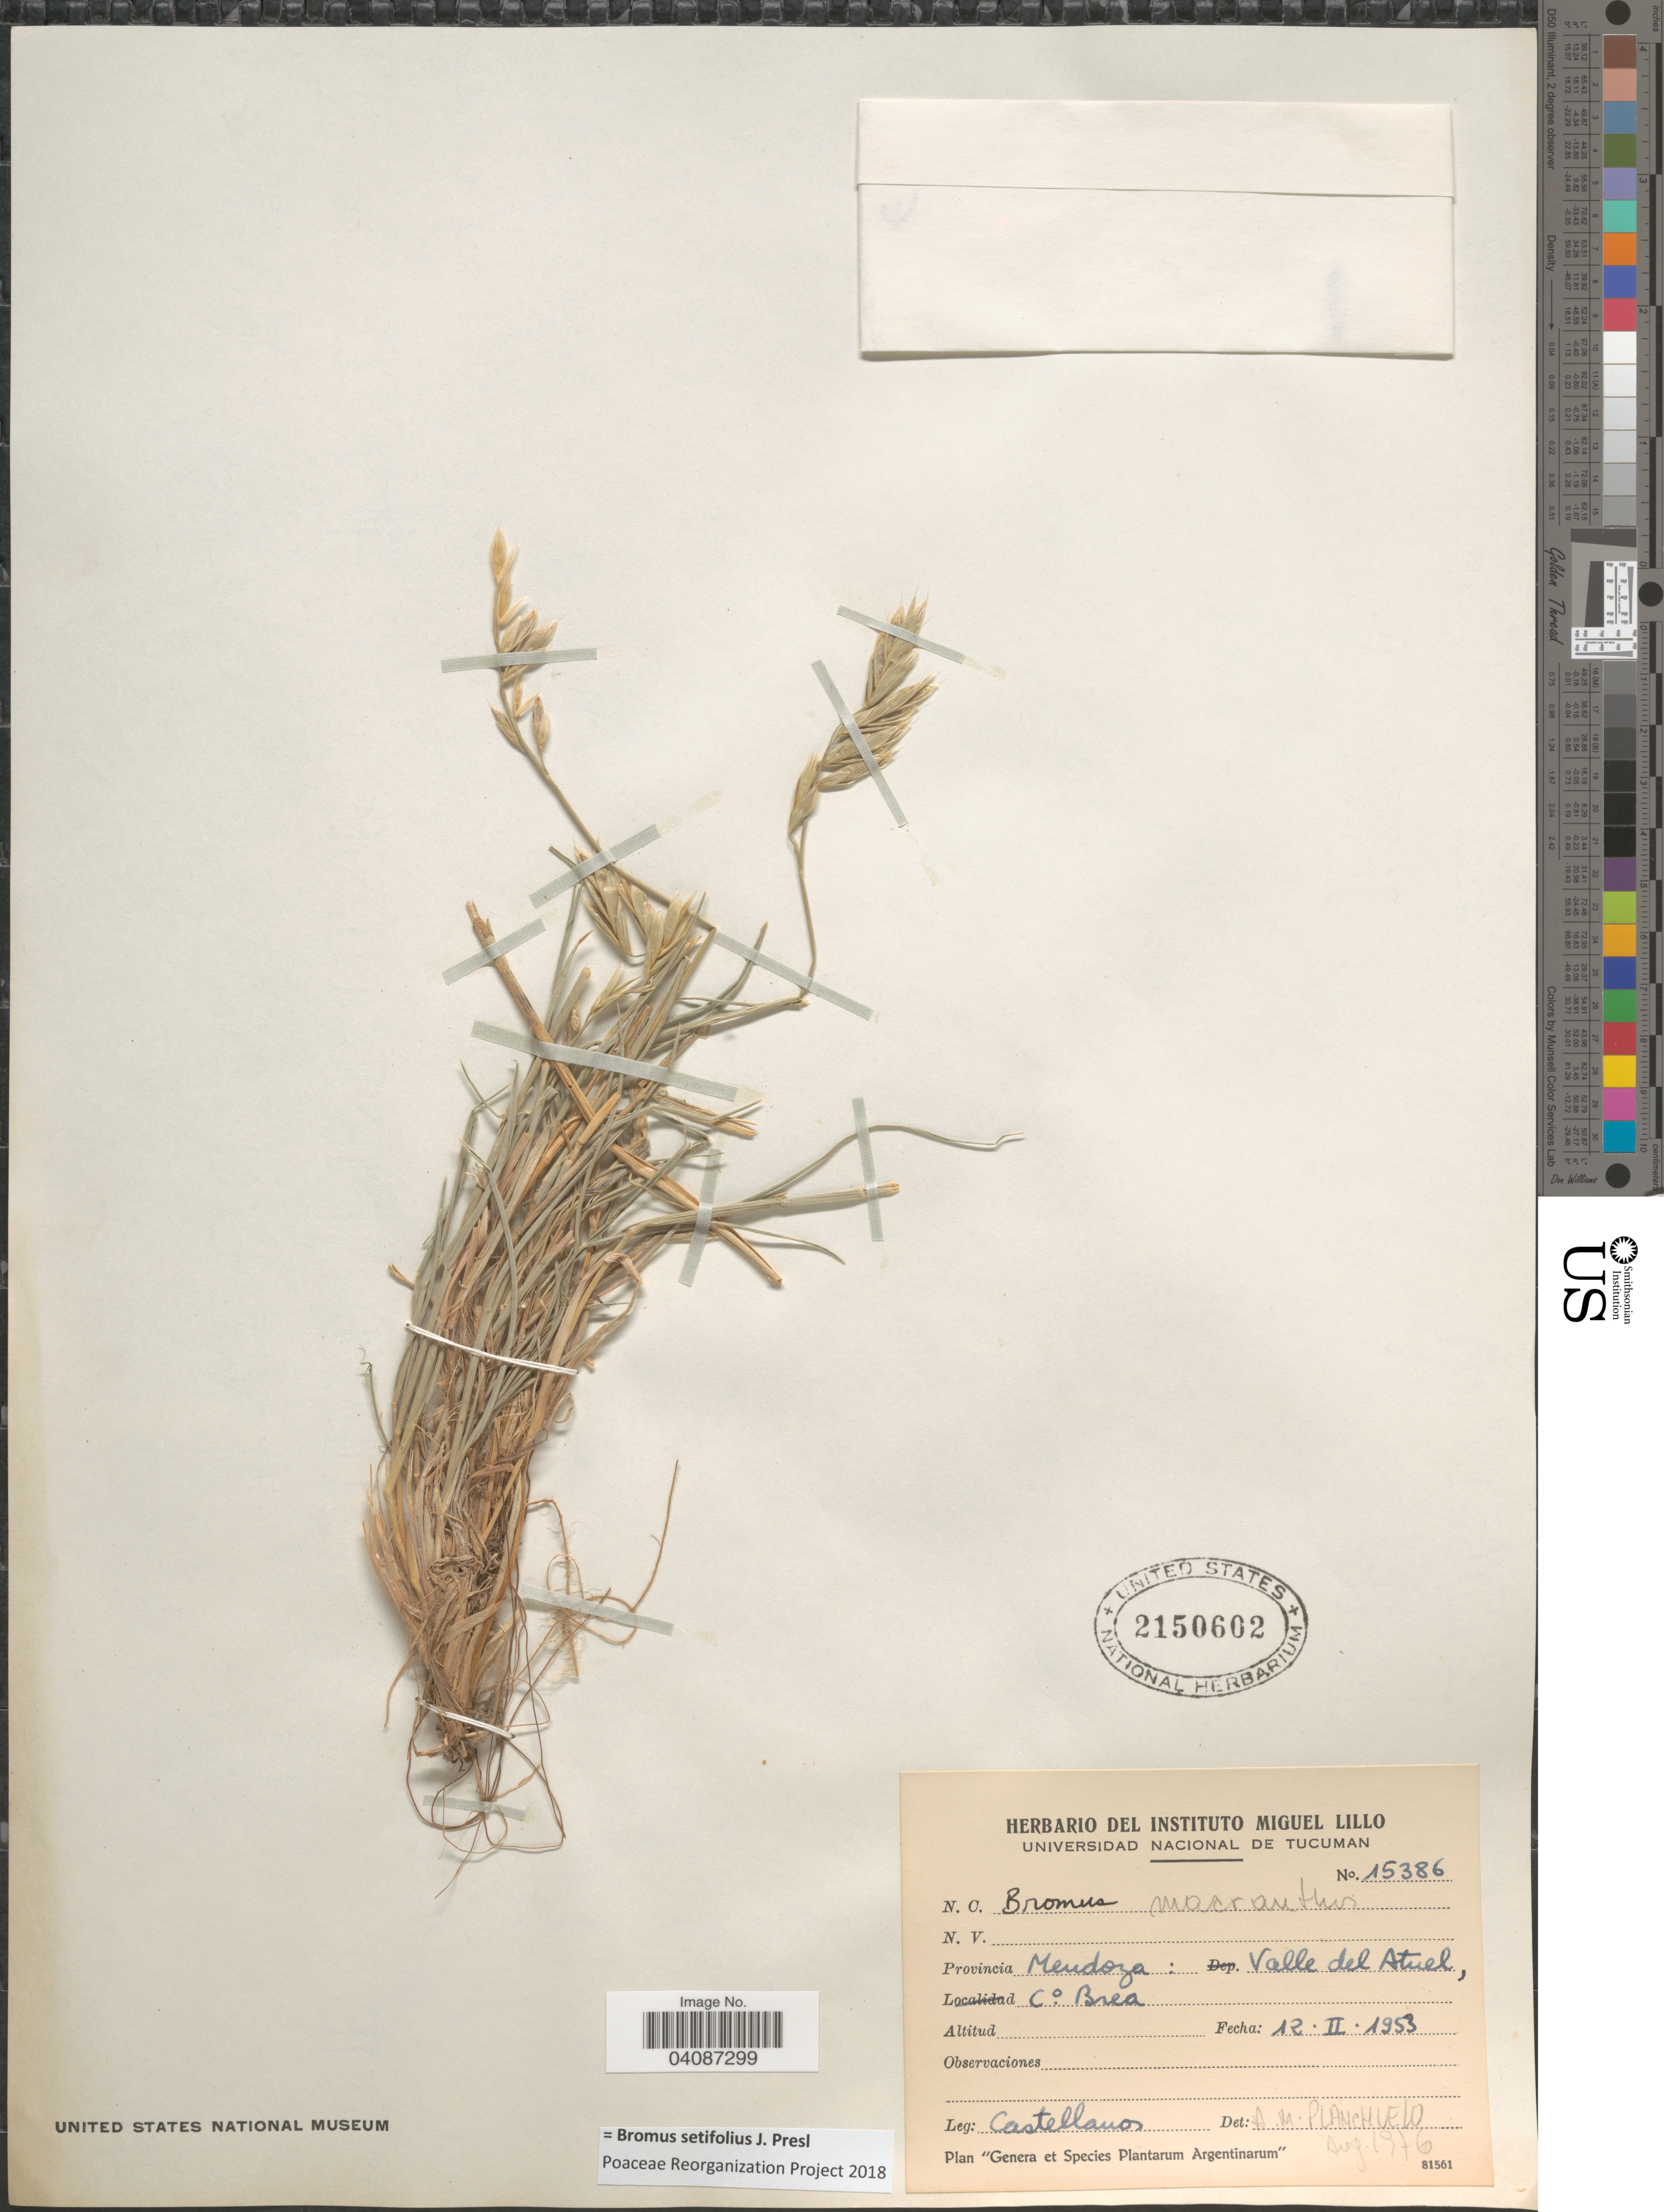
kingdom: Plantae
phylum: Tracheophyta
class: Liliopsida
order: Poales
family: Poaceae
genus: Bromus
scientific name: Bromus setifolius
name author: J. Presl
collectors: -- Castellanos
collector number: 15386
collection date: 1953-02-12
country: Argentina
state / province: Mendoza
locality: Valle del Atuel. Cº. Brea.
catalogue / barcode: US 2150602